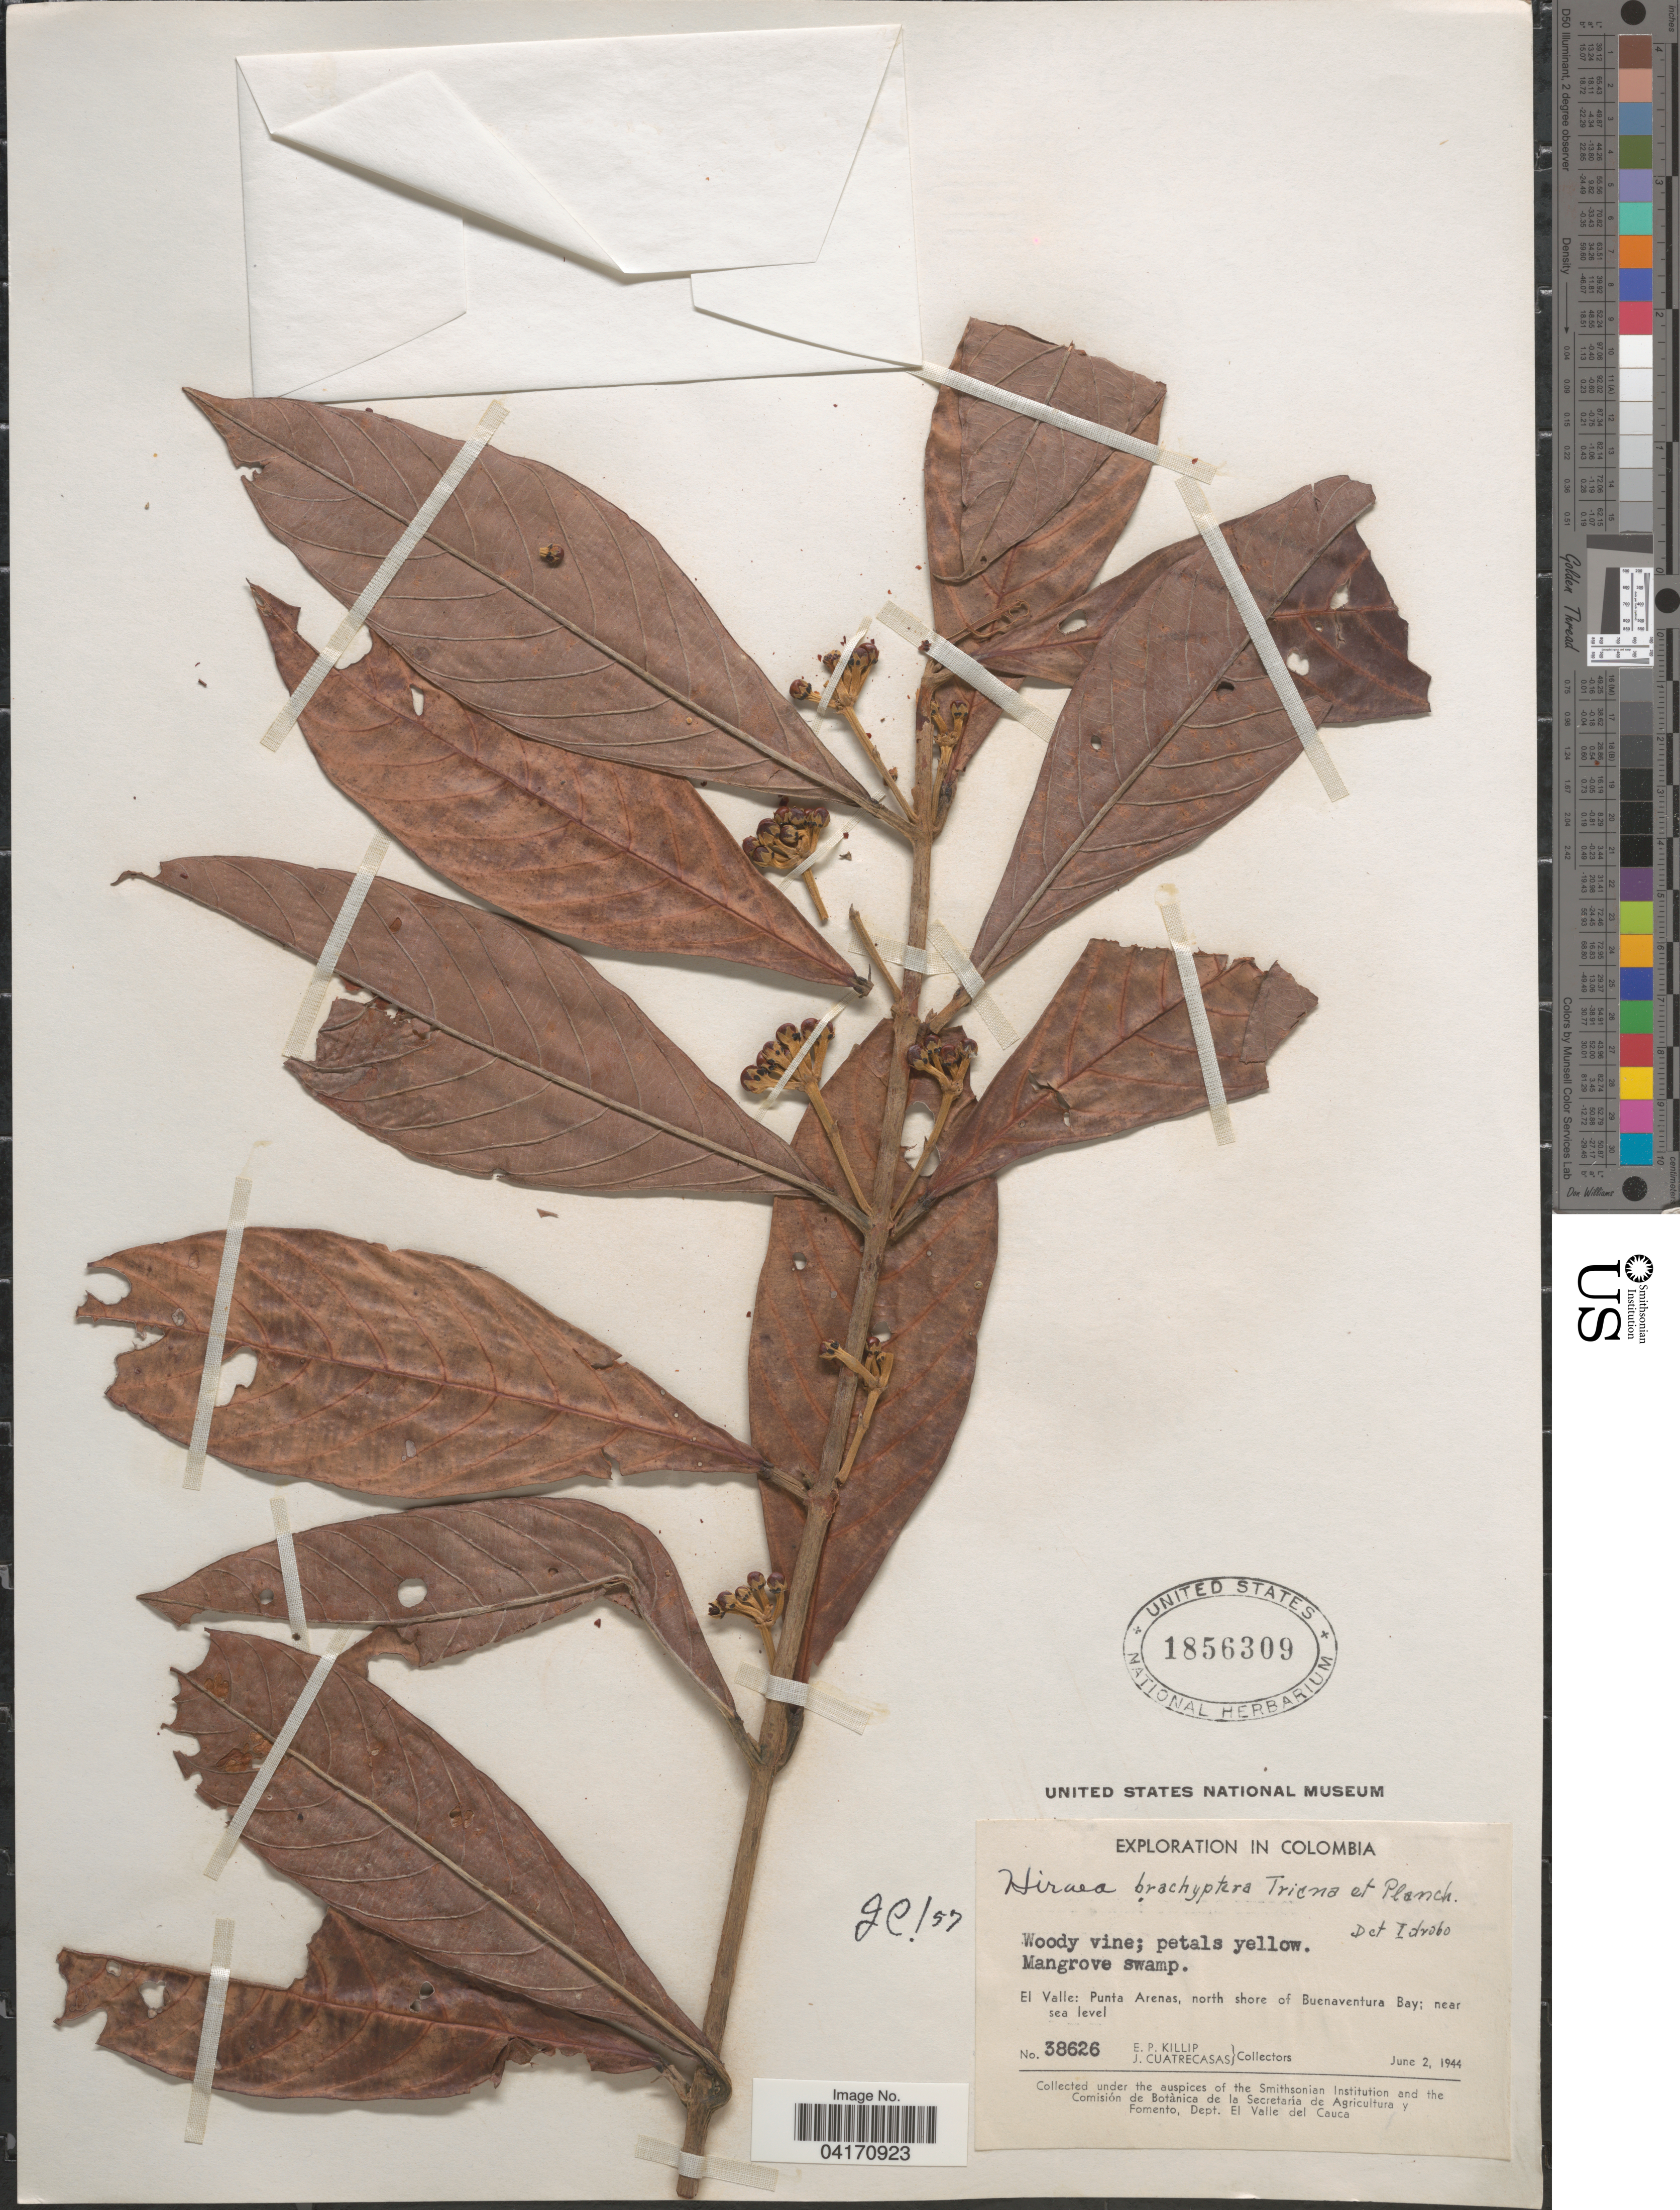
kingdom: Plantae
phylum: Tracheophyta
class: Magnoliopsida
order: Malpighiales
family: Malpighiaceae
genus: Hiraea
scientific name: Hiraea brachyptera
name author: Triana & Planch.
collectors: E. P. Killip & J. Cuatrecasas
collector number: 38626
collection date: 1944-06-02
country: Colombia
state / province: Valle del Cauca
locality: Exploration in Colombia. El Valle: Punta Arenas, north shore of Buenaventura Bay.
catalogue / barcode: US 1856309